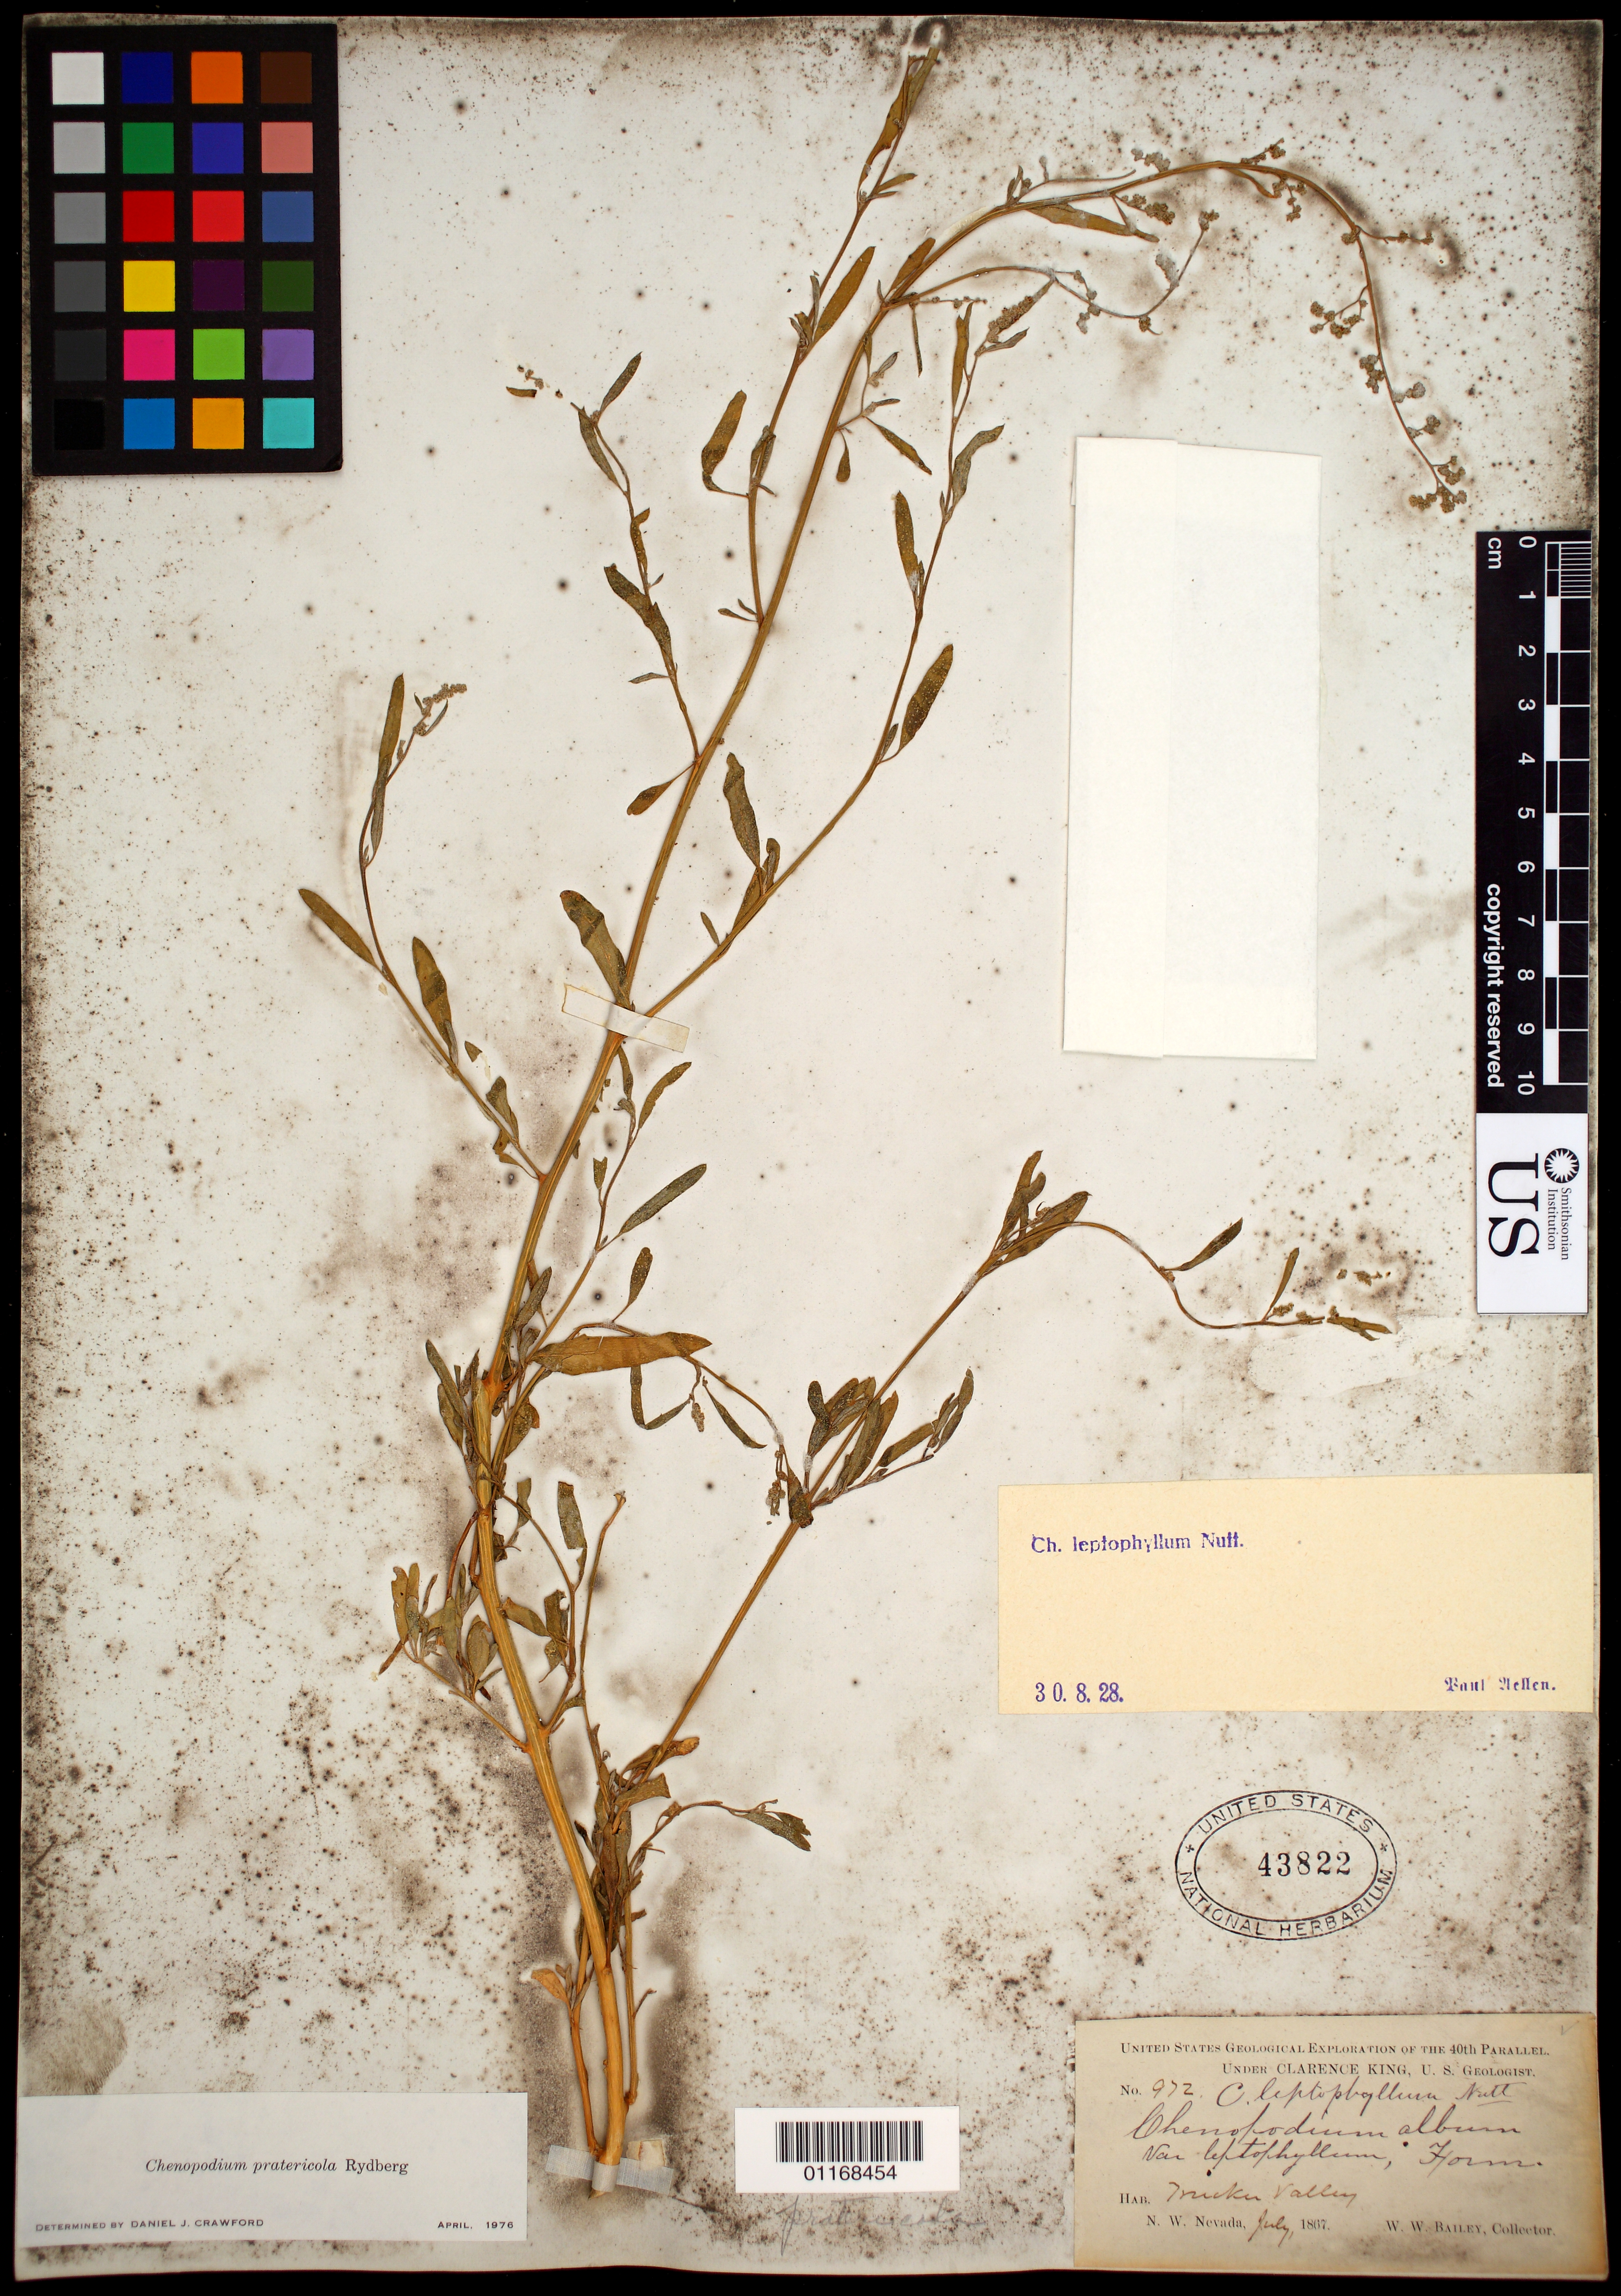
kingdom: Plantae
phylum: Tracheophyta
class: Magnoliopsida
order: Caryophyllales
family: Amaranthaceae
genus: Chenopodium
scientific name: Chenopodium pratericola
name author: Rydb.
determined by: Crawford, D. J.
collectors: W. W. Bailey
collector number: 972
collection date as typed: Jul 1867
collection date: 1867-07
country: United States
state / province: Nevada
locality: Trucker Valley.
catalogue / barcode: US 43822